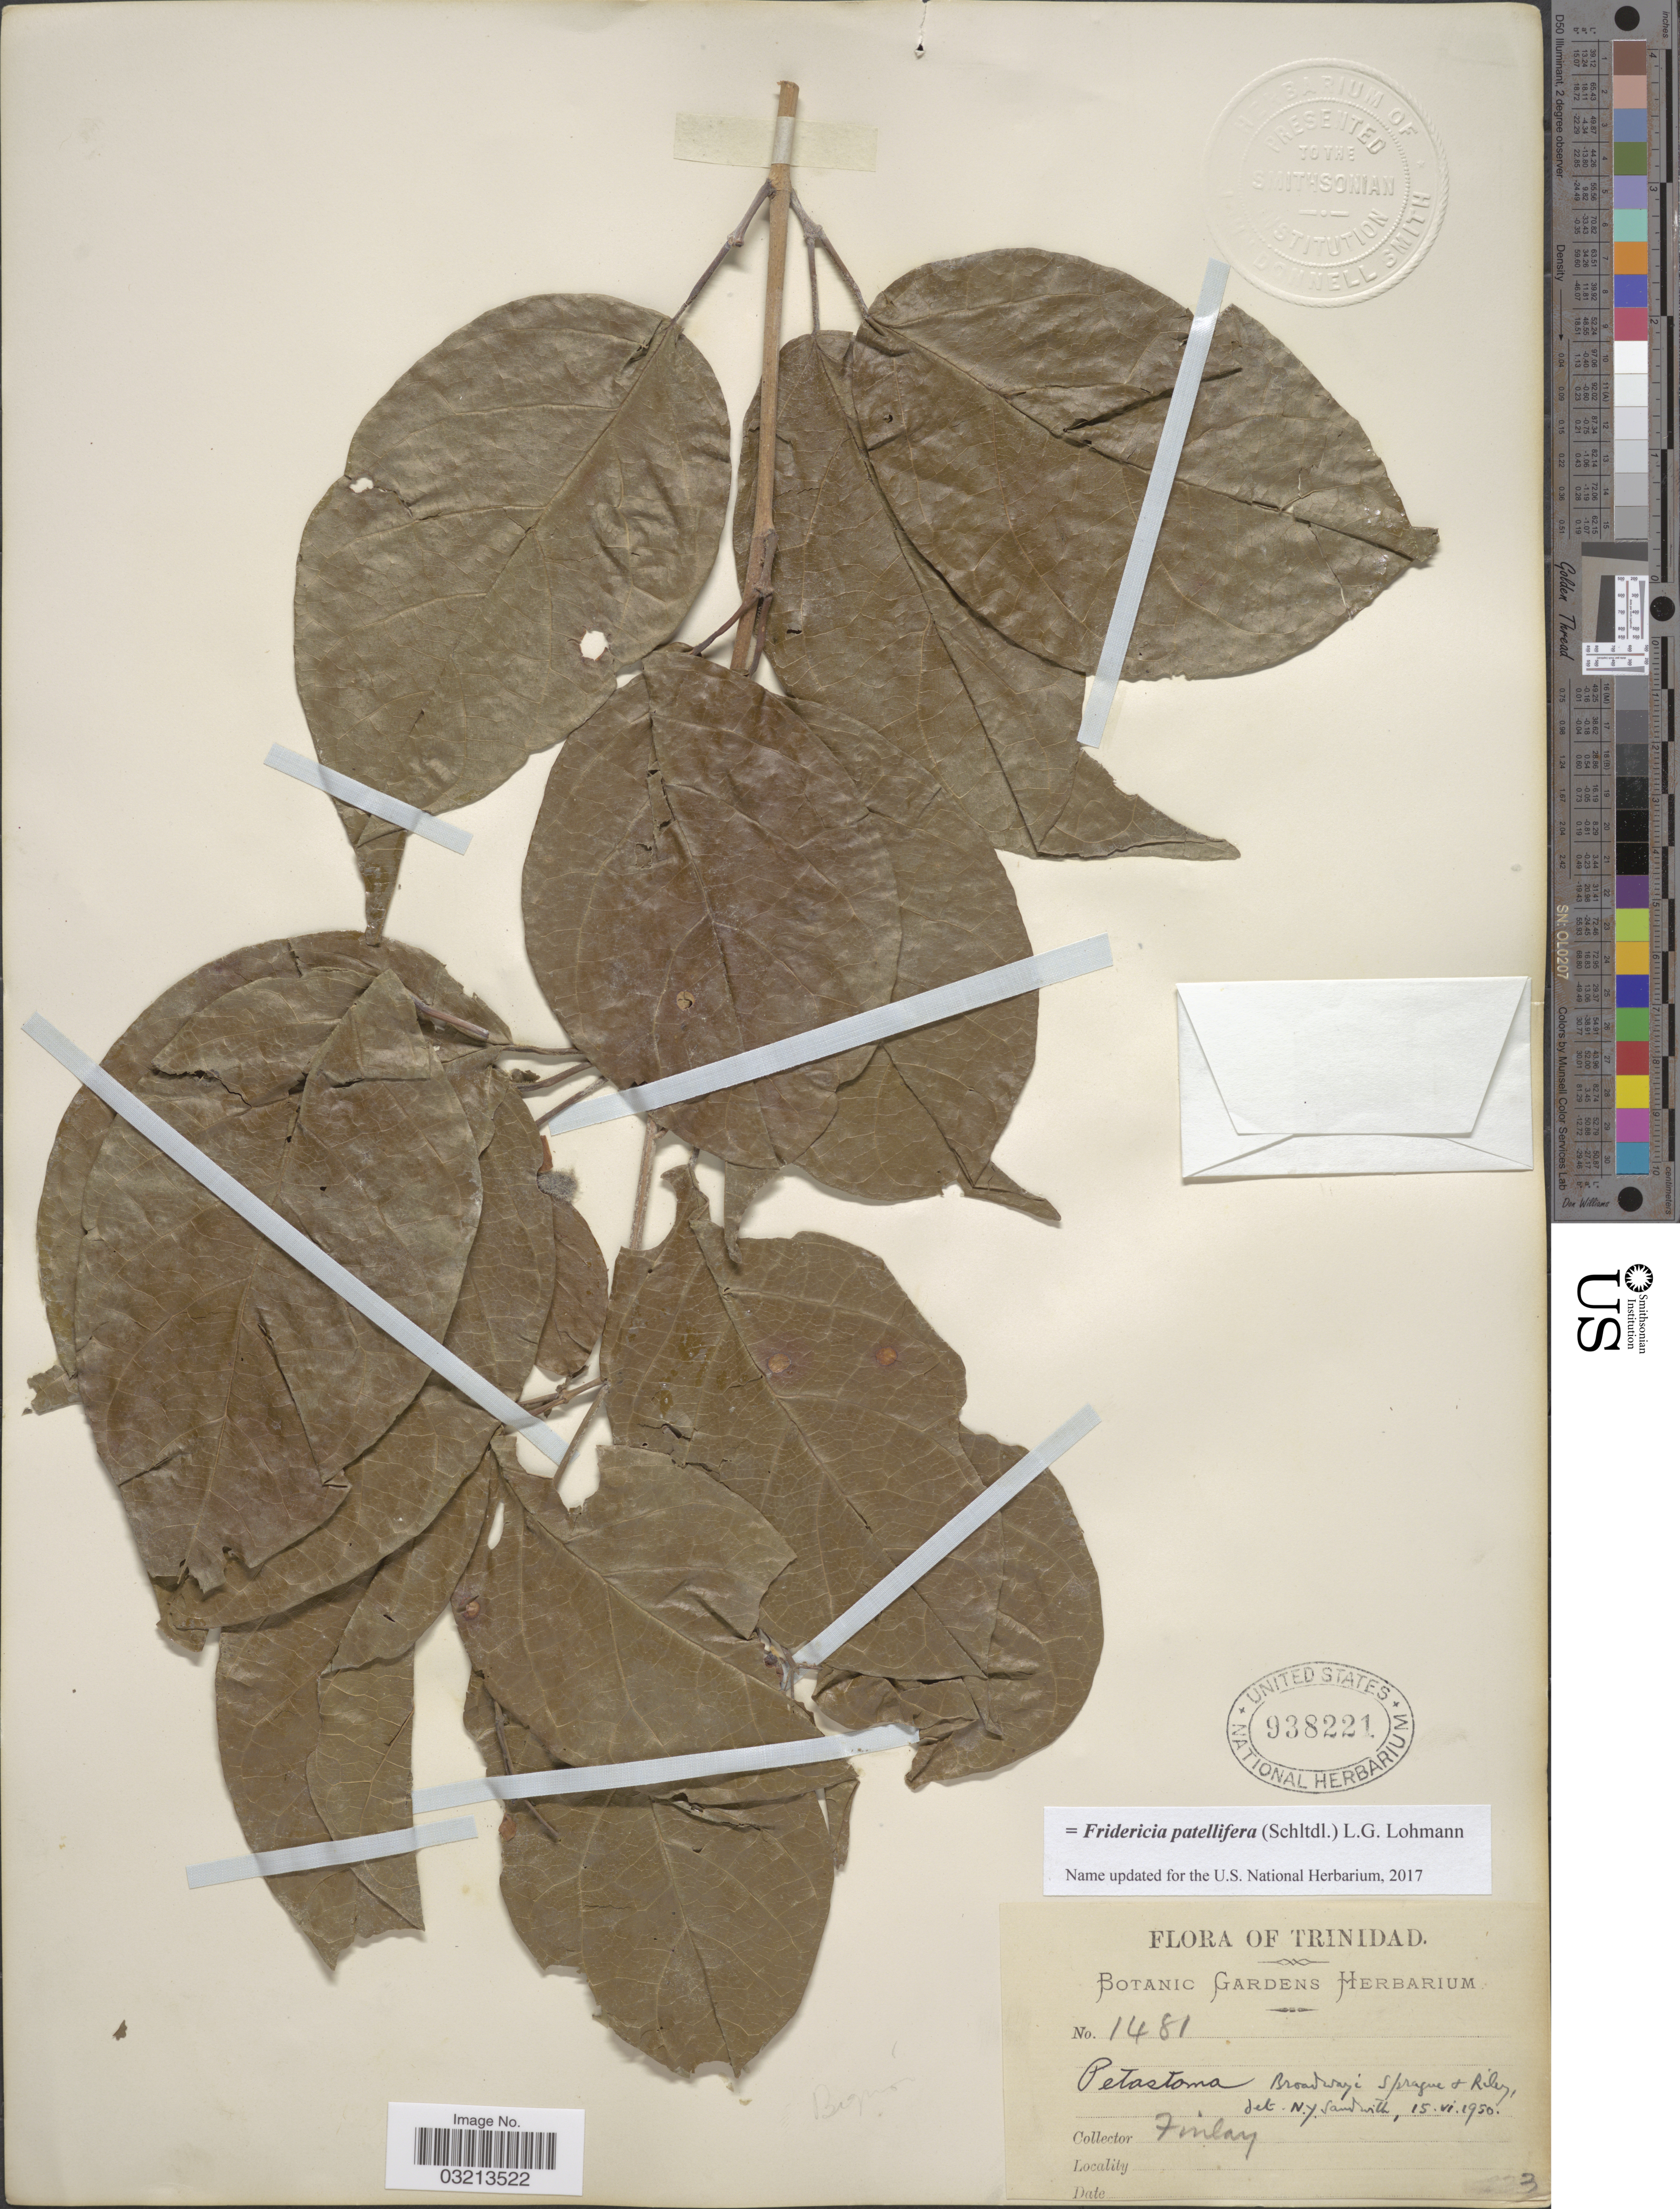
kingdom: Plantae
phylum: Tracheophyta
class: Magnoliopsida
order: Lamiales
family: Bignoniaceae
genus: Fridericia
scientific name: Fridericia patellifera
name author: (Schltdl.) L.G. Lohmann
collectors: -. Finlay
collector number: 1481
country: Trinidad and Tobago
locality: Trinidad.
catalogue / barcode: US 938221